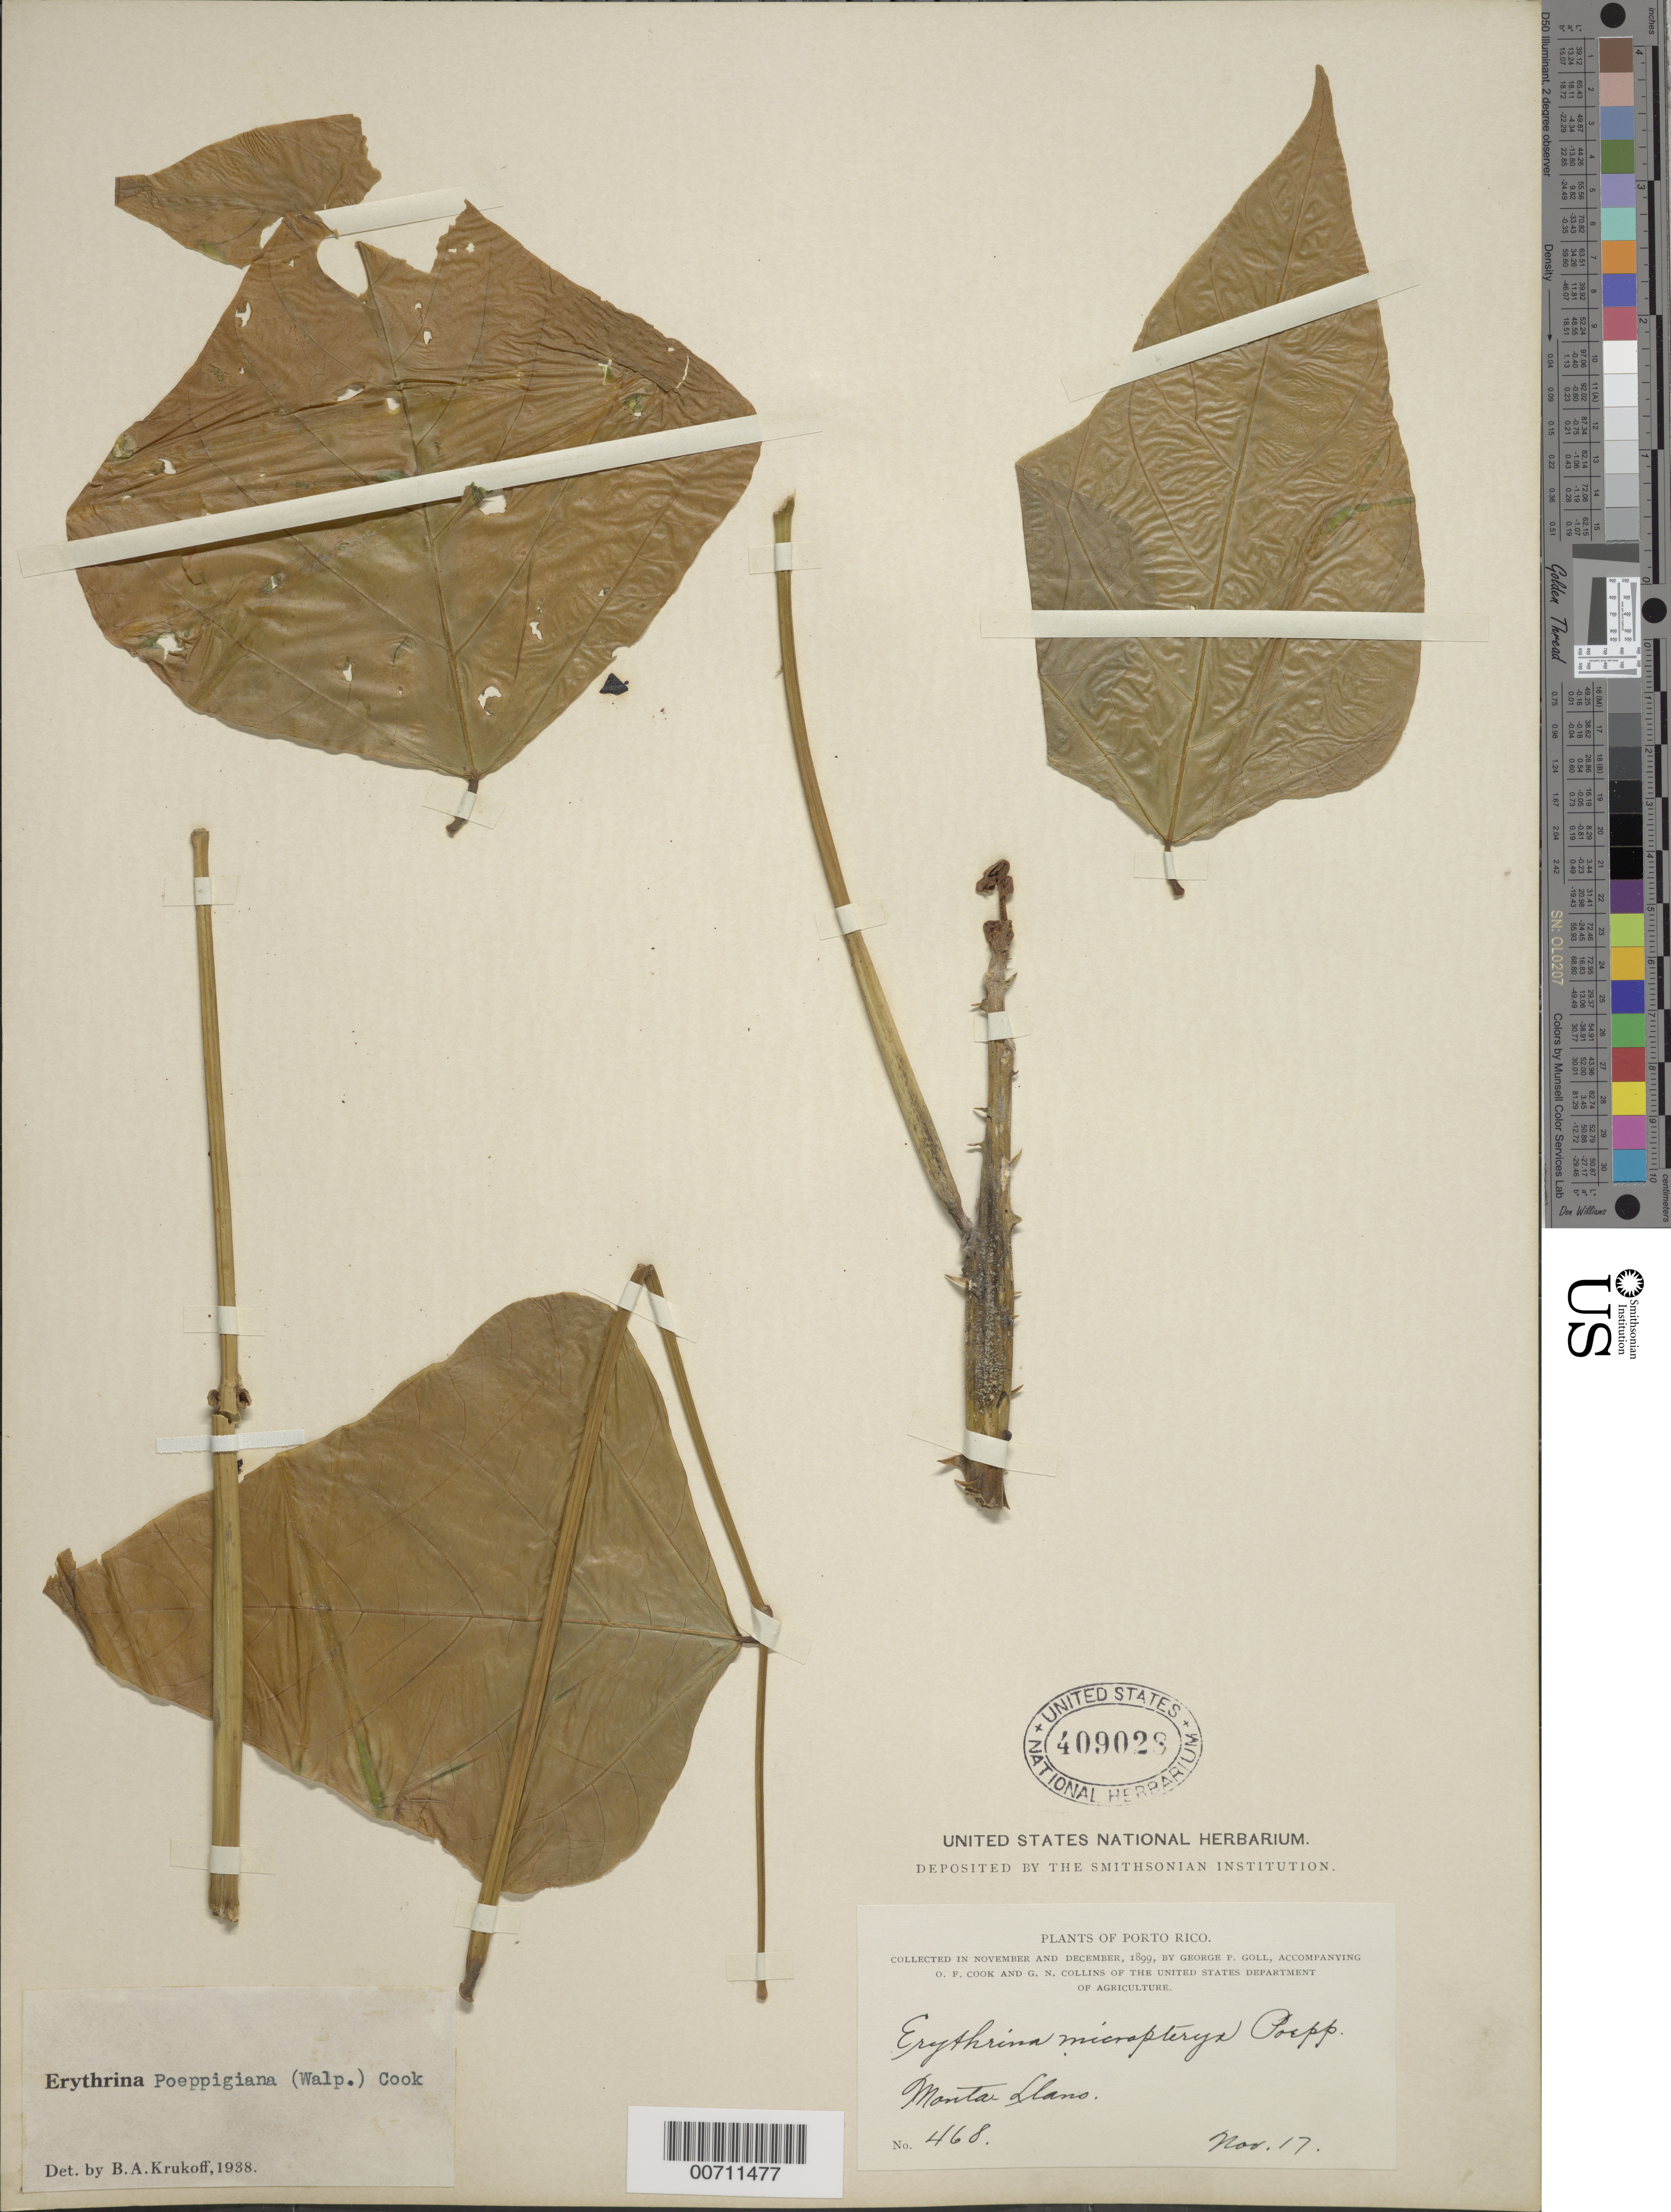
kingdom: Plantae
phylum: Tracheophyta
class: Magnoliopsida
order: Fabales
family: Fabaceae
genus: Erythrina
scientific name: Erythrina poeppigiana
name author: (Walp.) O.F. Cook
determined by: Krukoff, B. A.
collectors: G. Goll, O. F. Cook & G. Collins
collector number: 468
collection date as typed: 17 Nov 1899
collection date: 1899-11-17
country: Puerto Rico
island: Greater Antilles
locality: Monte Llano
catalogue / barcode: US 409028